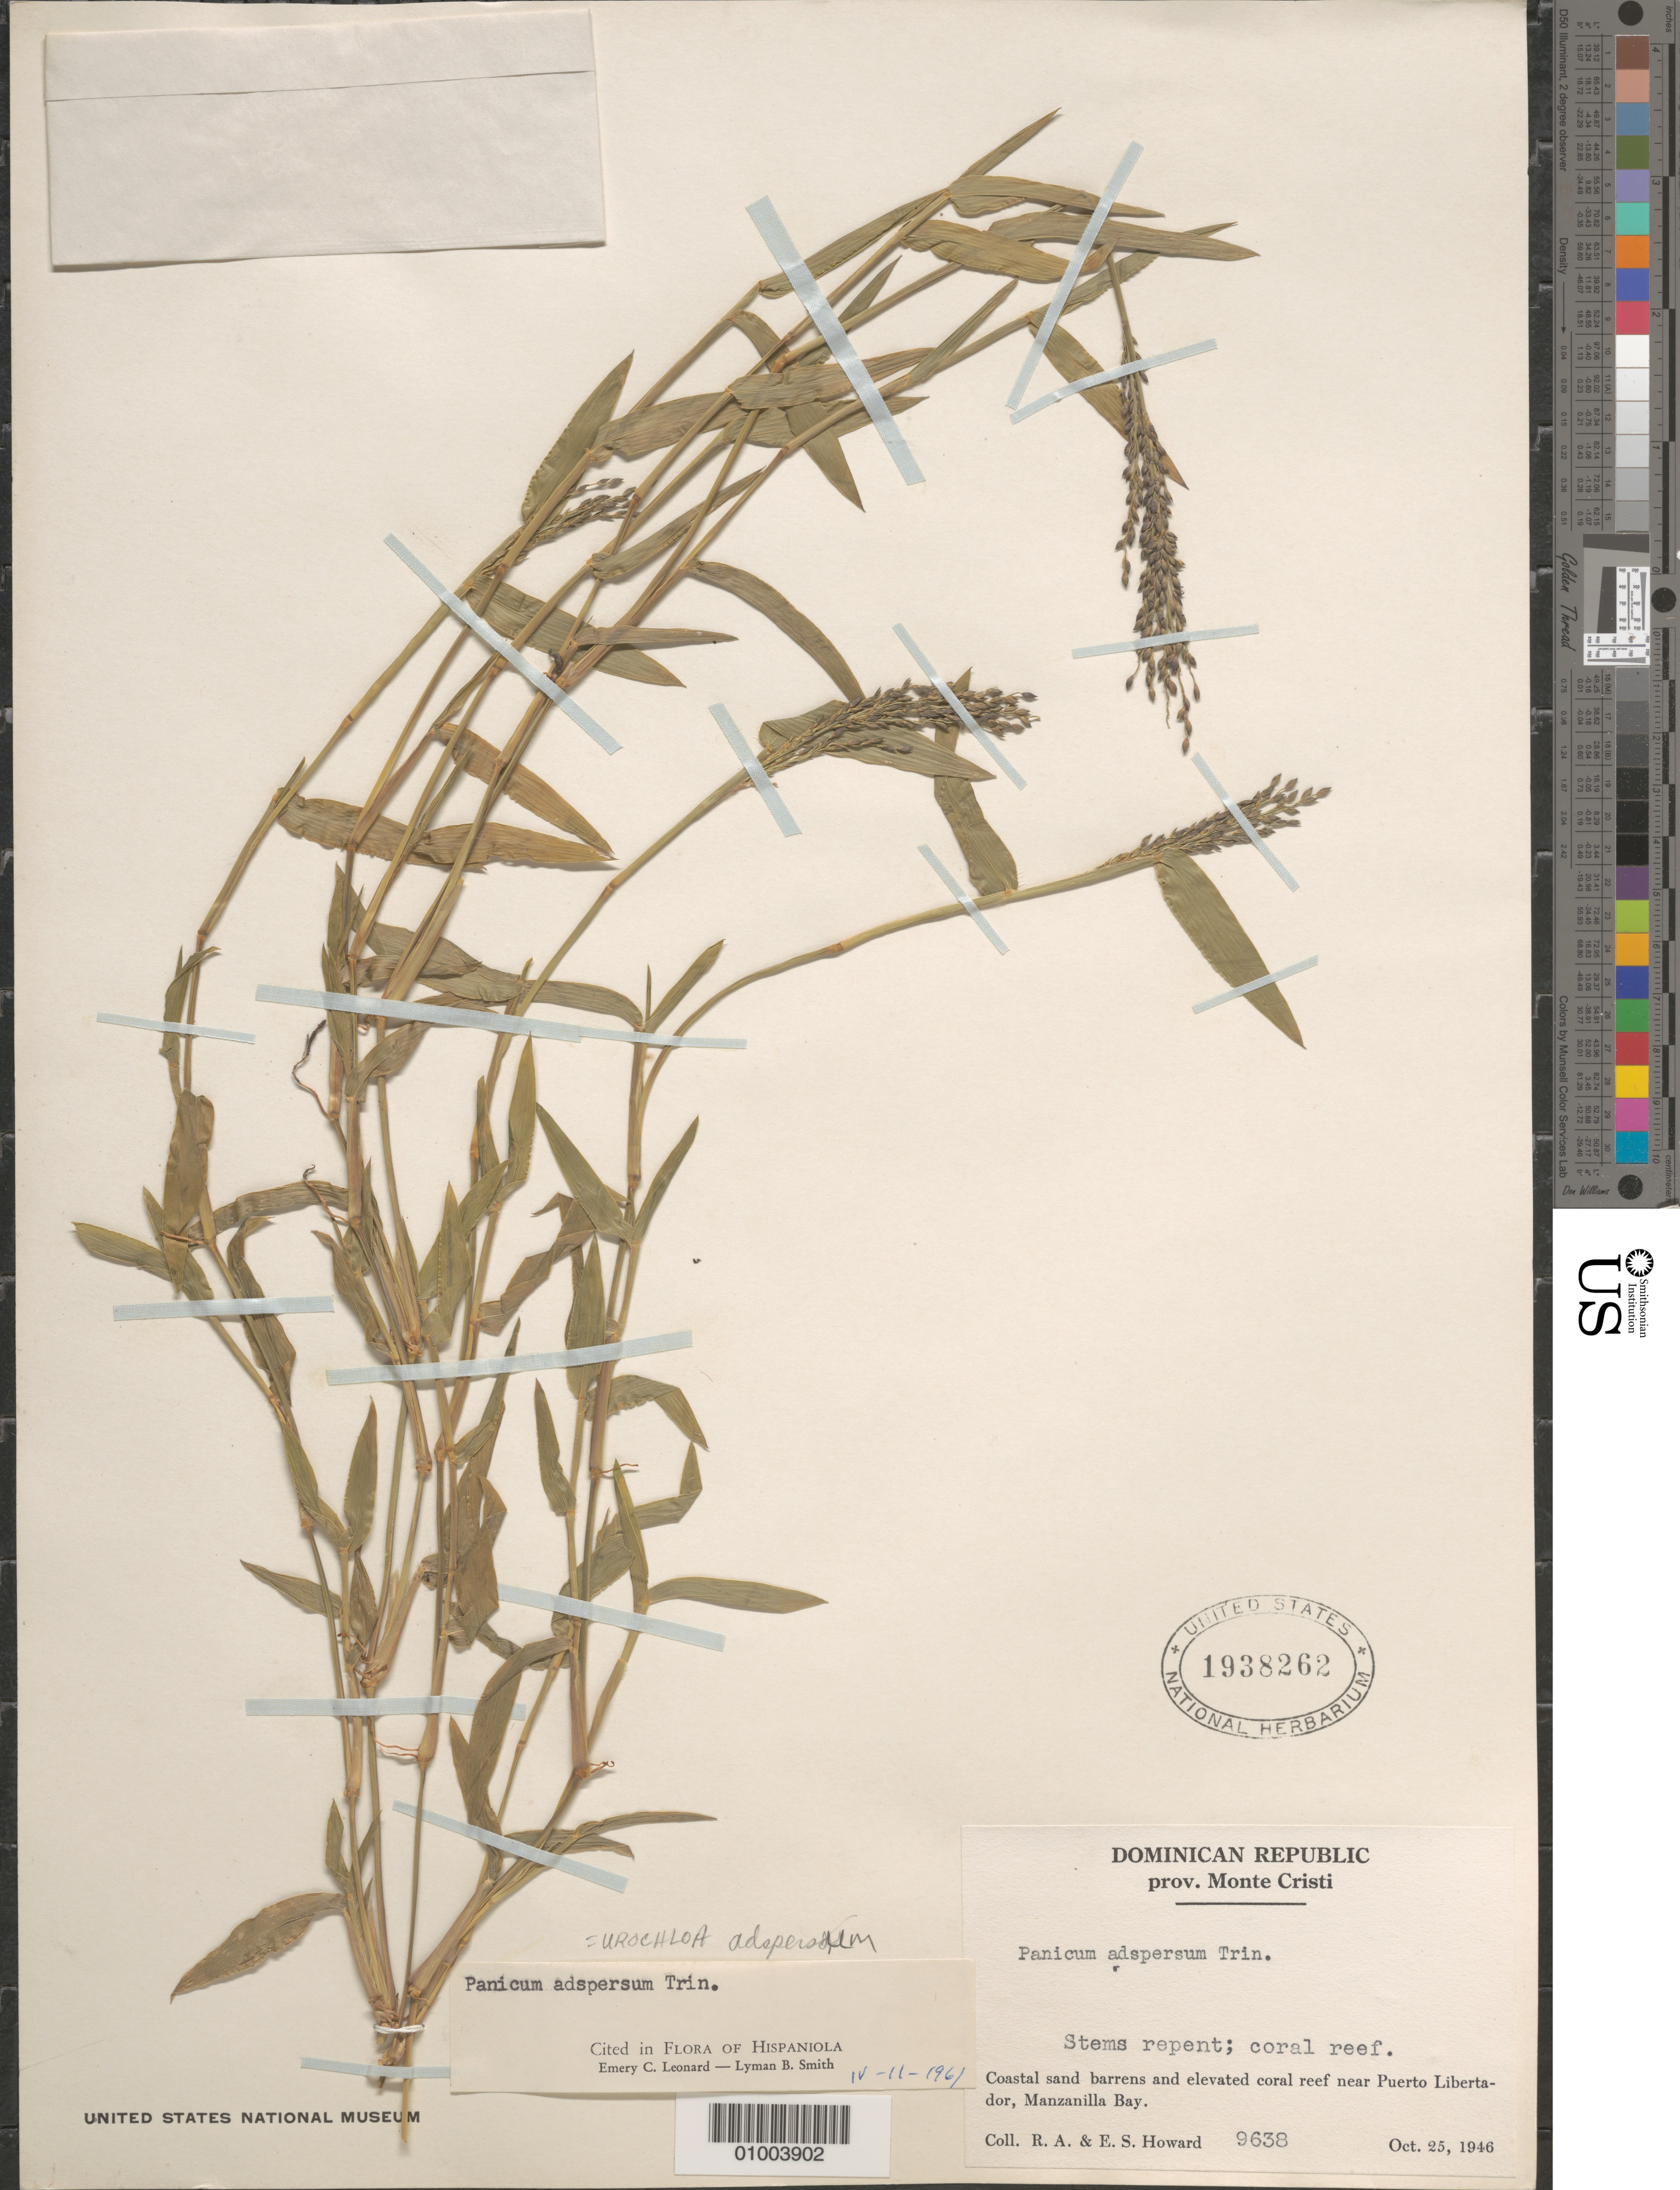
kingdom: Plantae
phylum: Tracheophyta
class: Liliopsida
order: Poales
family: Poaceae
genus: Urochloa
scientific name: Urochloa adspersa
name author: (Trin.) R.D. Webster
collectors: E. S. Howard & R. A. Howard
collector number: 9638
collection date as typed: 25 Oct 1946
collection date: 1946-10-25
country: Dominican Republic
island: Hispaniola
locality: Coastal sand barrens and elevated coral reef near Puerto Libertador, Manzanilla Bay. Stems repent; coral reef.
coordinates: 0 N, 0 E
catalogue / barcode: US 1938262